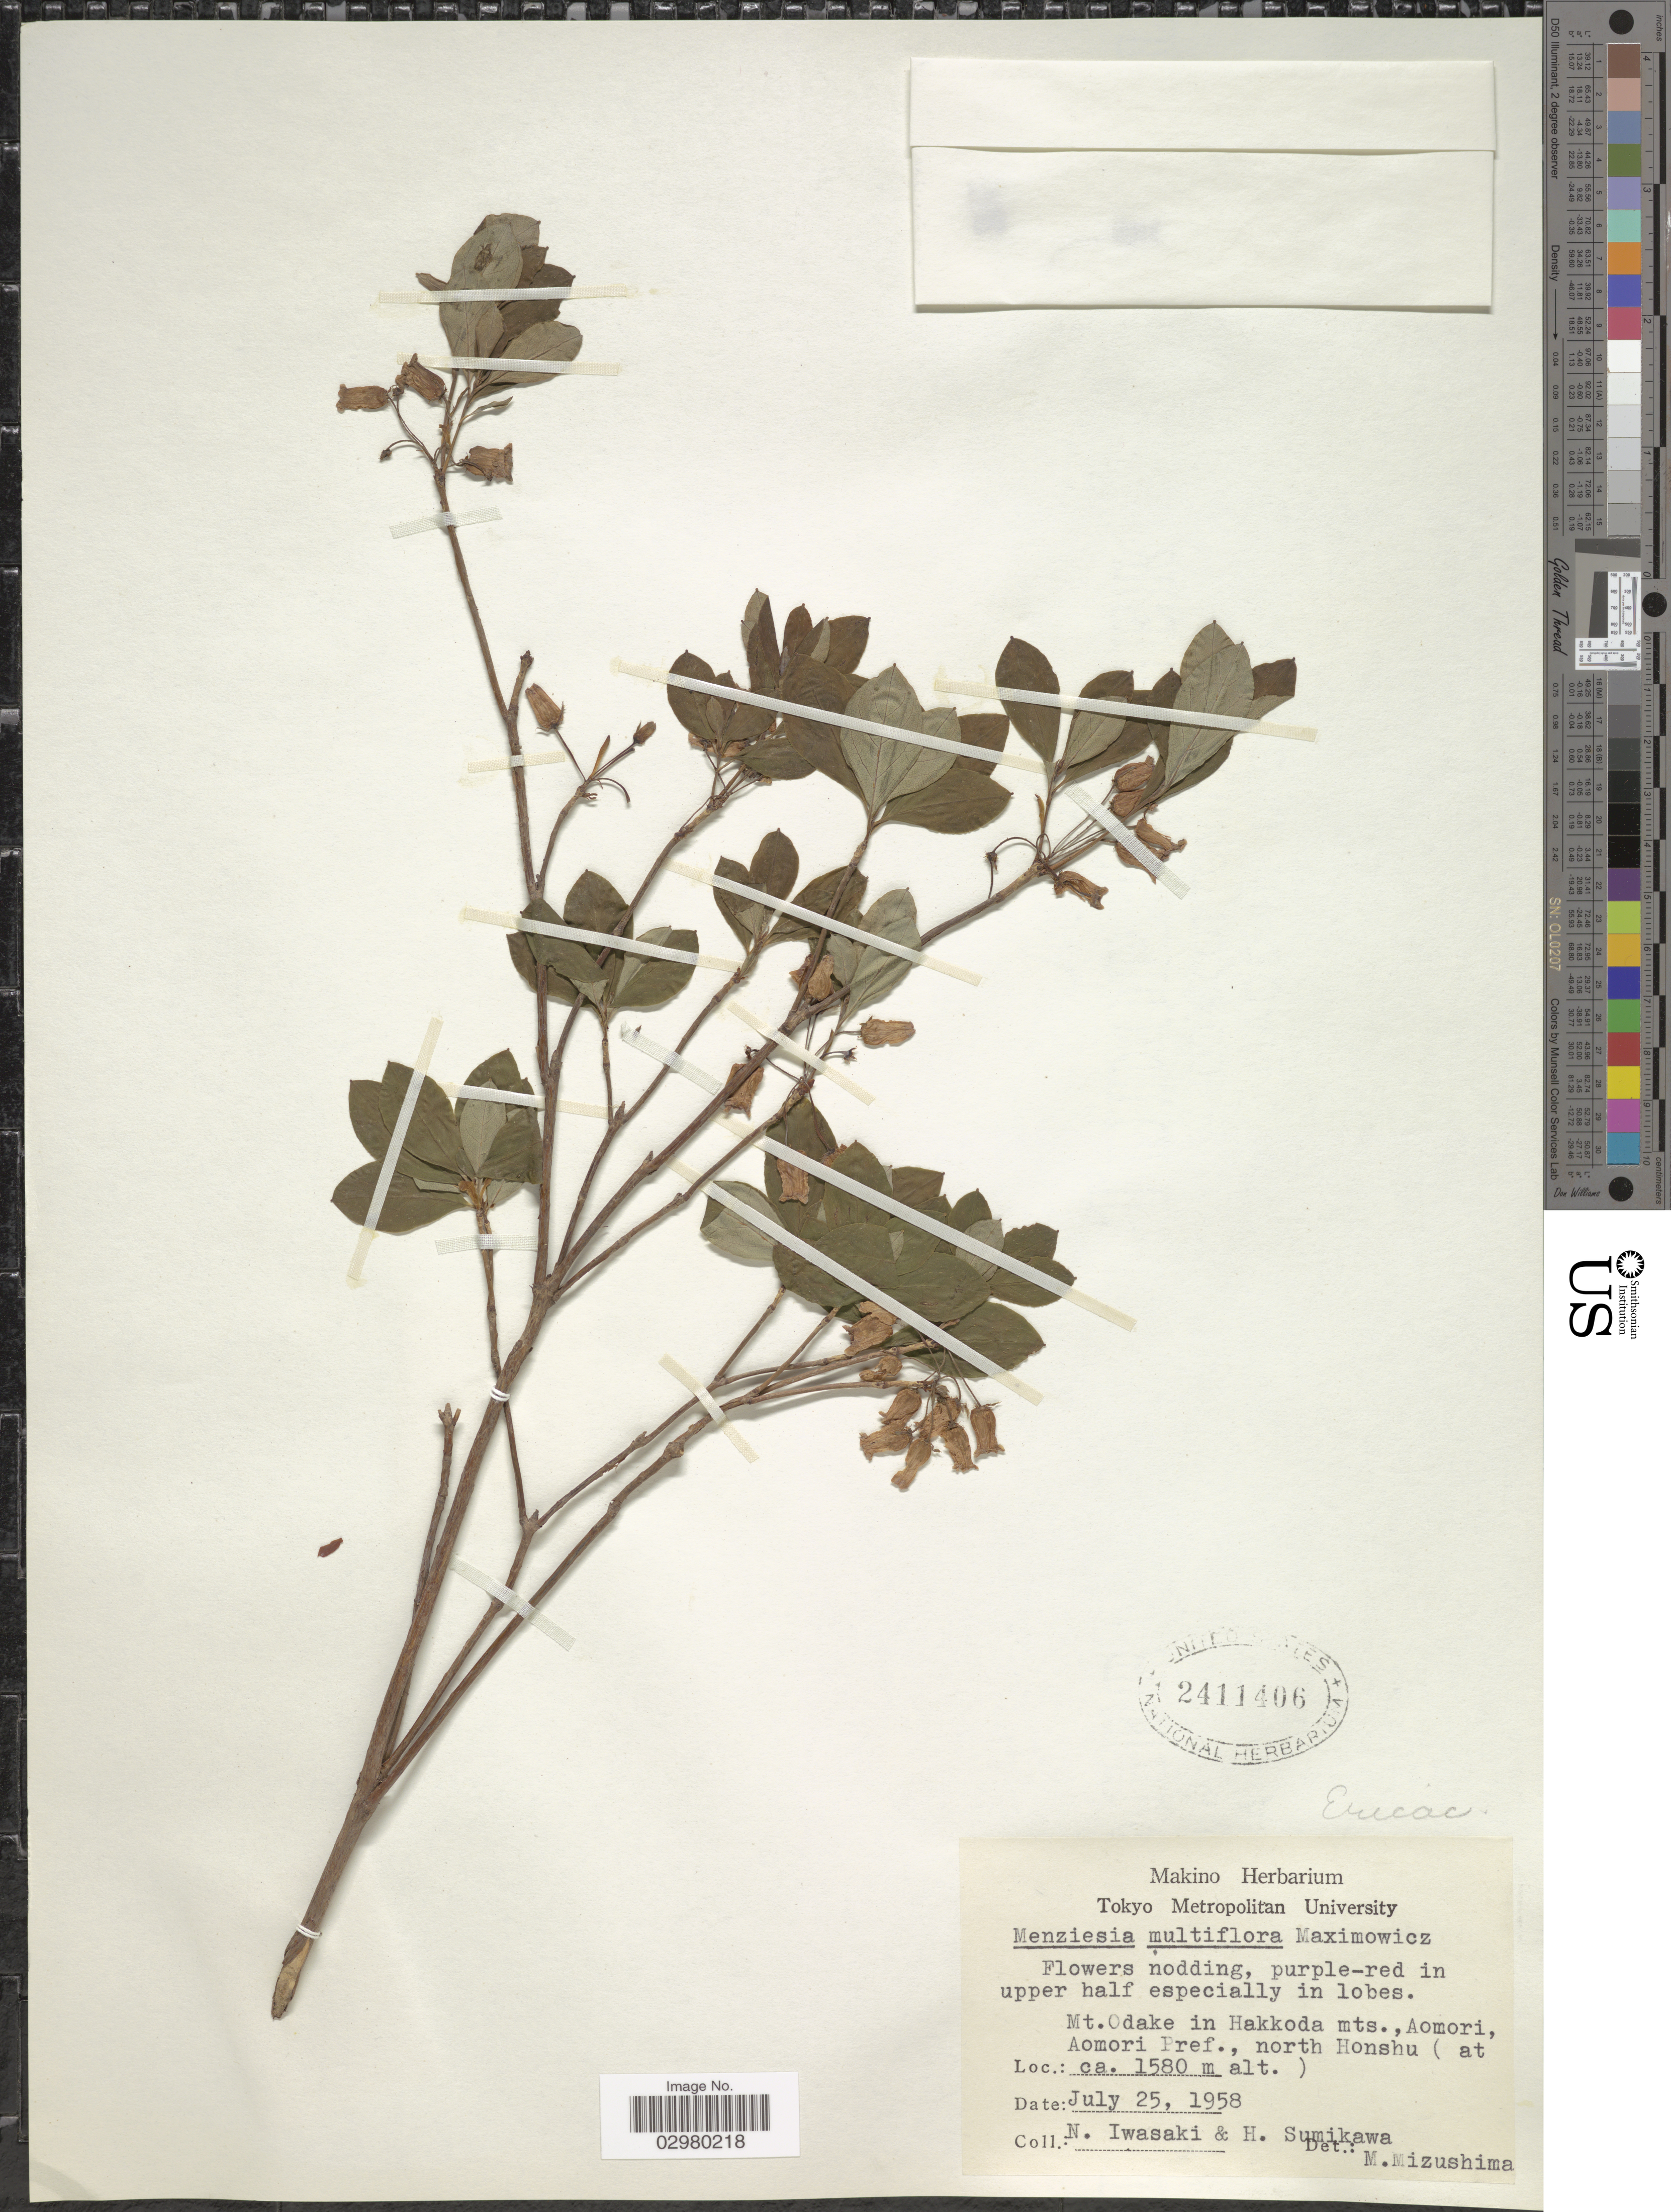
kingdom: Plantae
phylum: Tracheophyta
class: Magnoliopsida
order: Ericales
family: Ericaceae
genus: Menziesia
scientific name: Menziesia multiflora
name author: Maxim.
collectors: N. Iwasaki & H. Sumikawa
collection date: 1958-07-25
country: Japan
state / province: Aomori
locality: Mt. Odake in Hakkoda mts., Aomori, Aomori Pref., north Hondshu.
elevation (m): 1580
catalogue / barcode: US 2411406